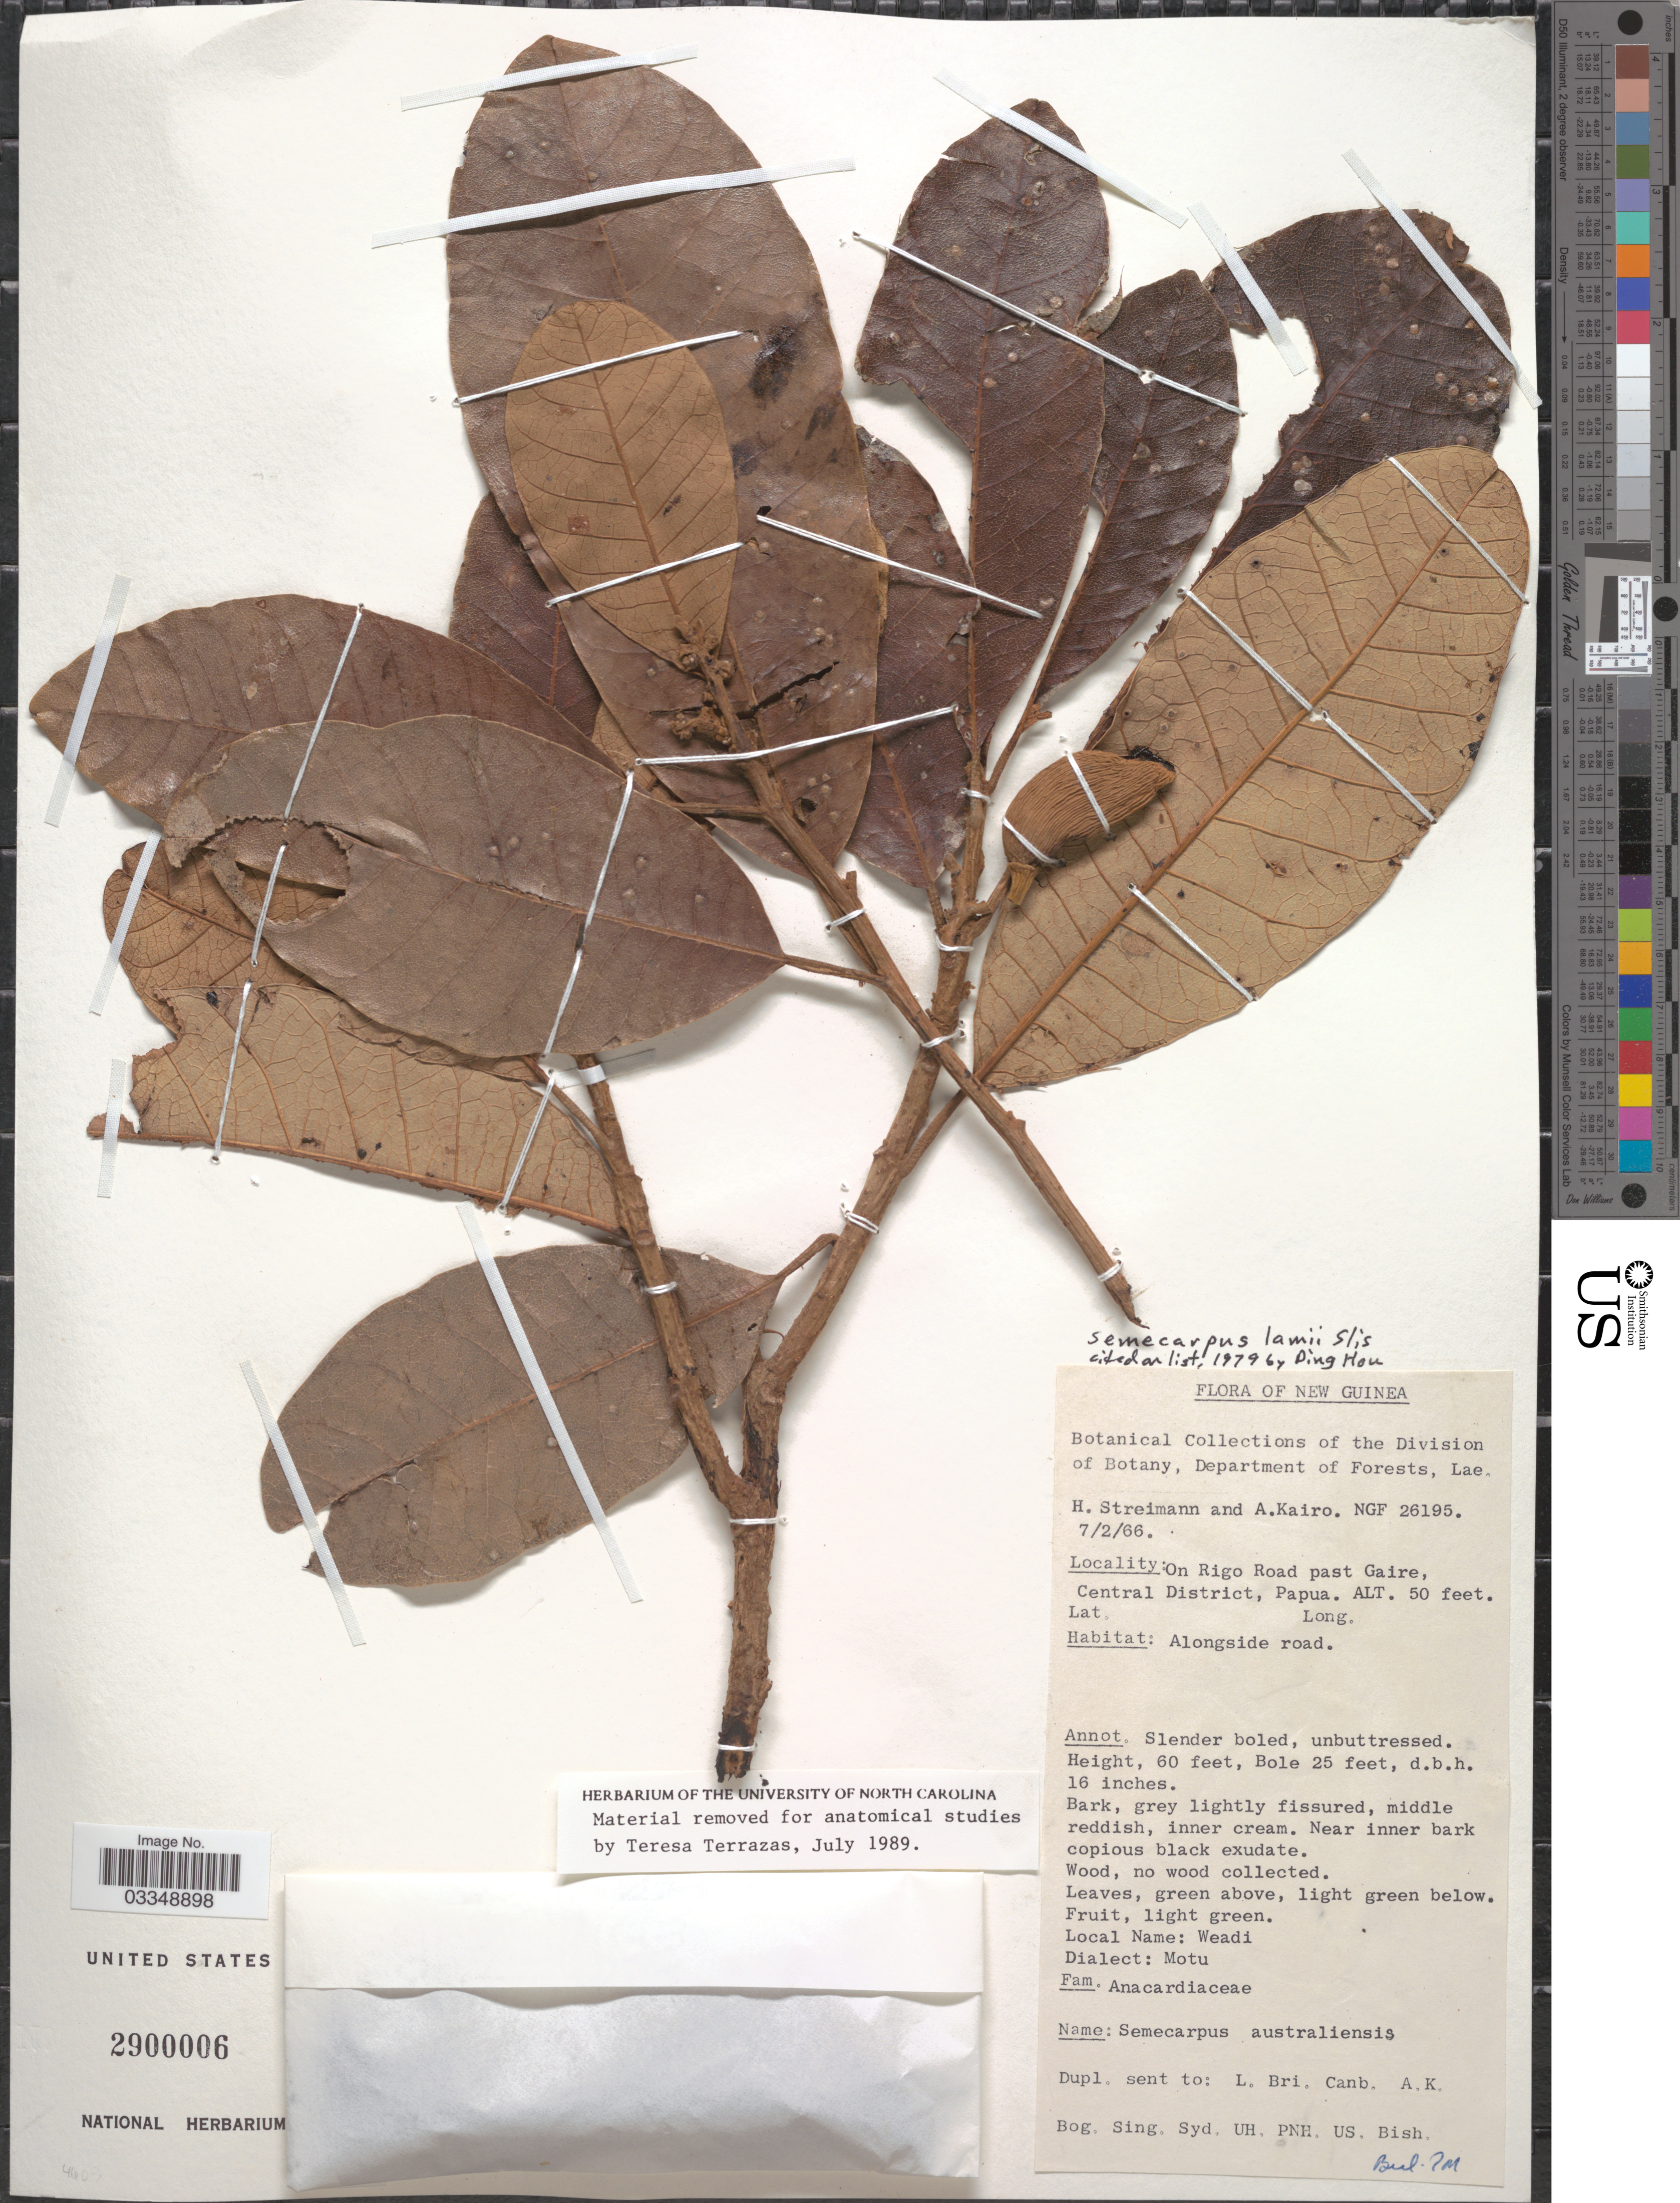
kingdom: Plantae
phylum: Tracheophyta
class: Magnoliopsida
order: Sapindales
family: Anacardiaceae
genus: Semecarpus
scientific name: Semecarpus lamii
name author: Slis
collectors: H. Streimann & A. Kairo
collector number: NGF 26195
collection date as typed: Transcribed d/m/y: 7/2/66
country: Papua New Guinea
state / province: Central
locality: New Guinea. On Rigo Road past Gaire, Central District, Papua.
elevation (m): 15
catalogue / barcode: US 2900006